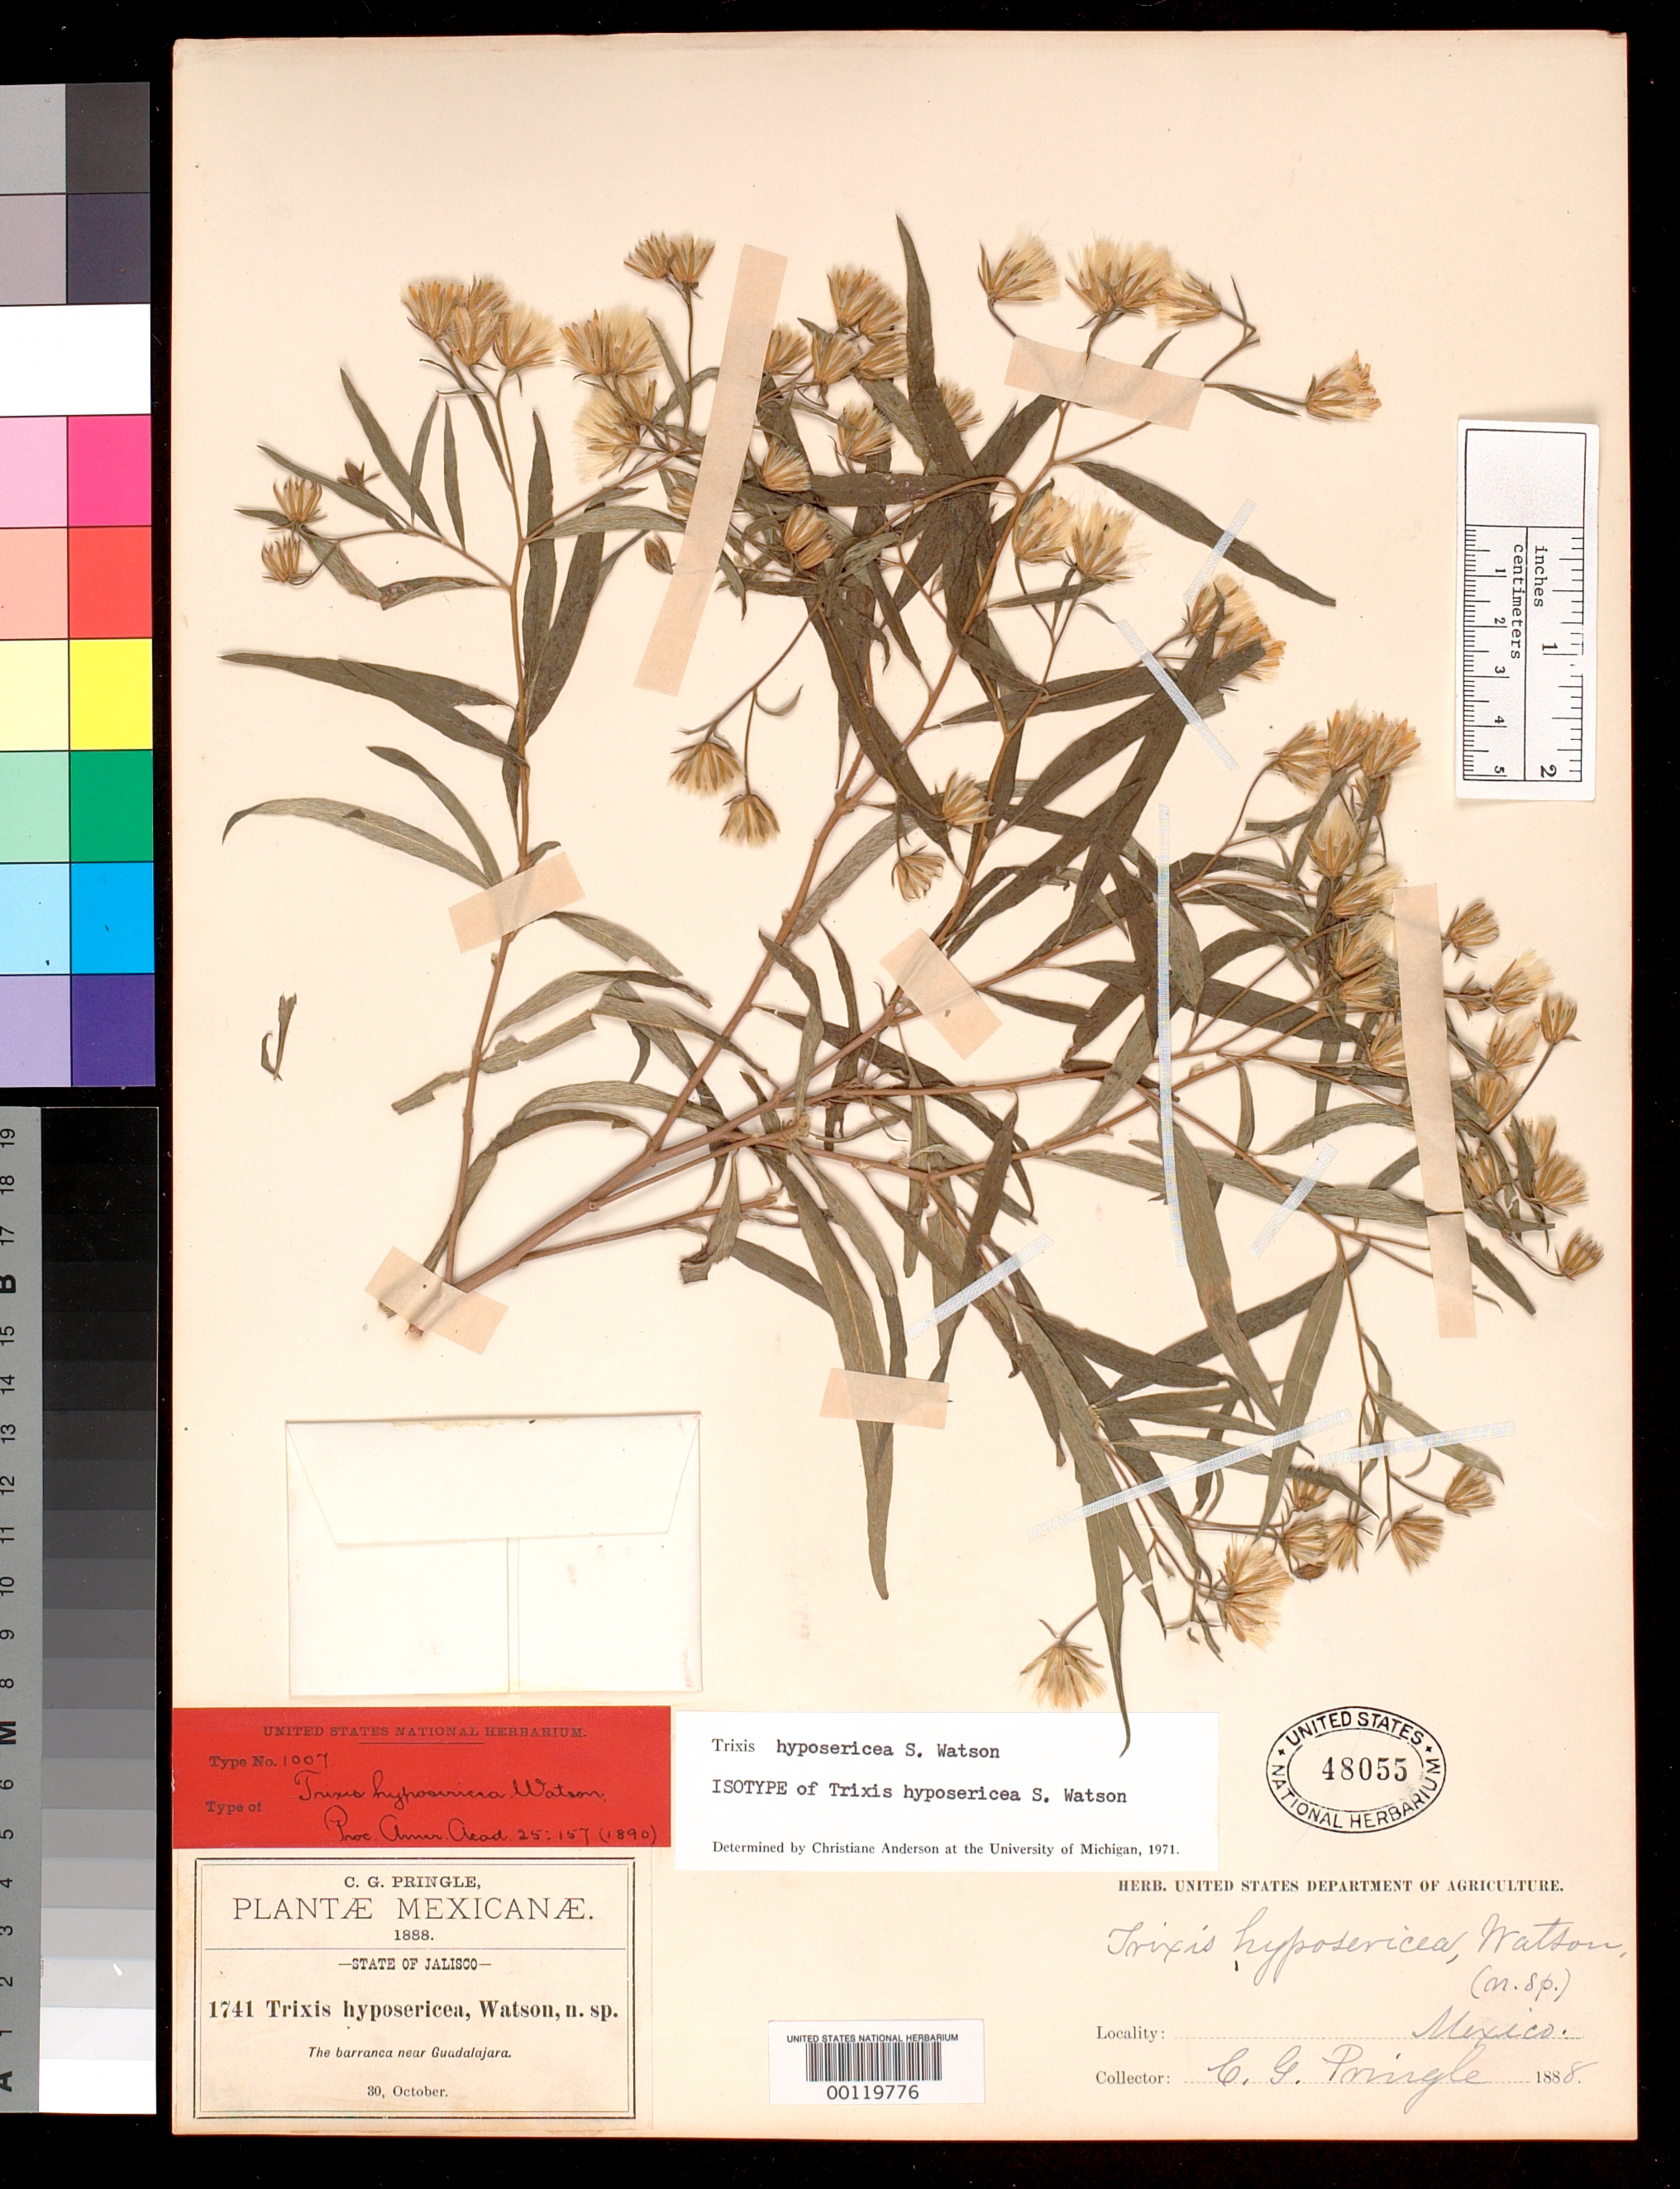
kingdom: Plantae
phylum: Tracheophyta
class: Magnoliopsida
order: Asterales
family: Asteraceae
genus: Trixis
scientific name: Trixis hyposericea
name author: S. Watson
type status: Isotype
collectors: C. G. Pringle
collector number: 1741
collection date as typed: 30 Oct 1888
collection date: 1888-10-30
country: Mexico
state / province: Jalisco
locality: Near Guadalajara.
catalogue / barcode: US 48055